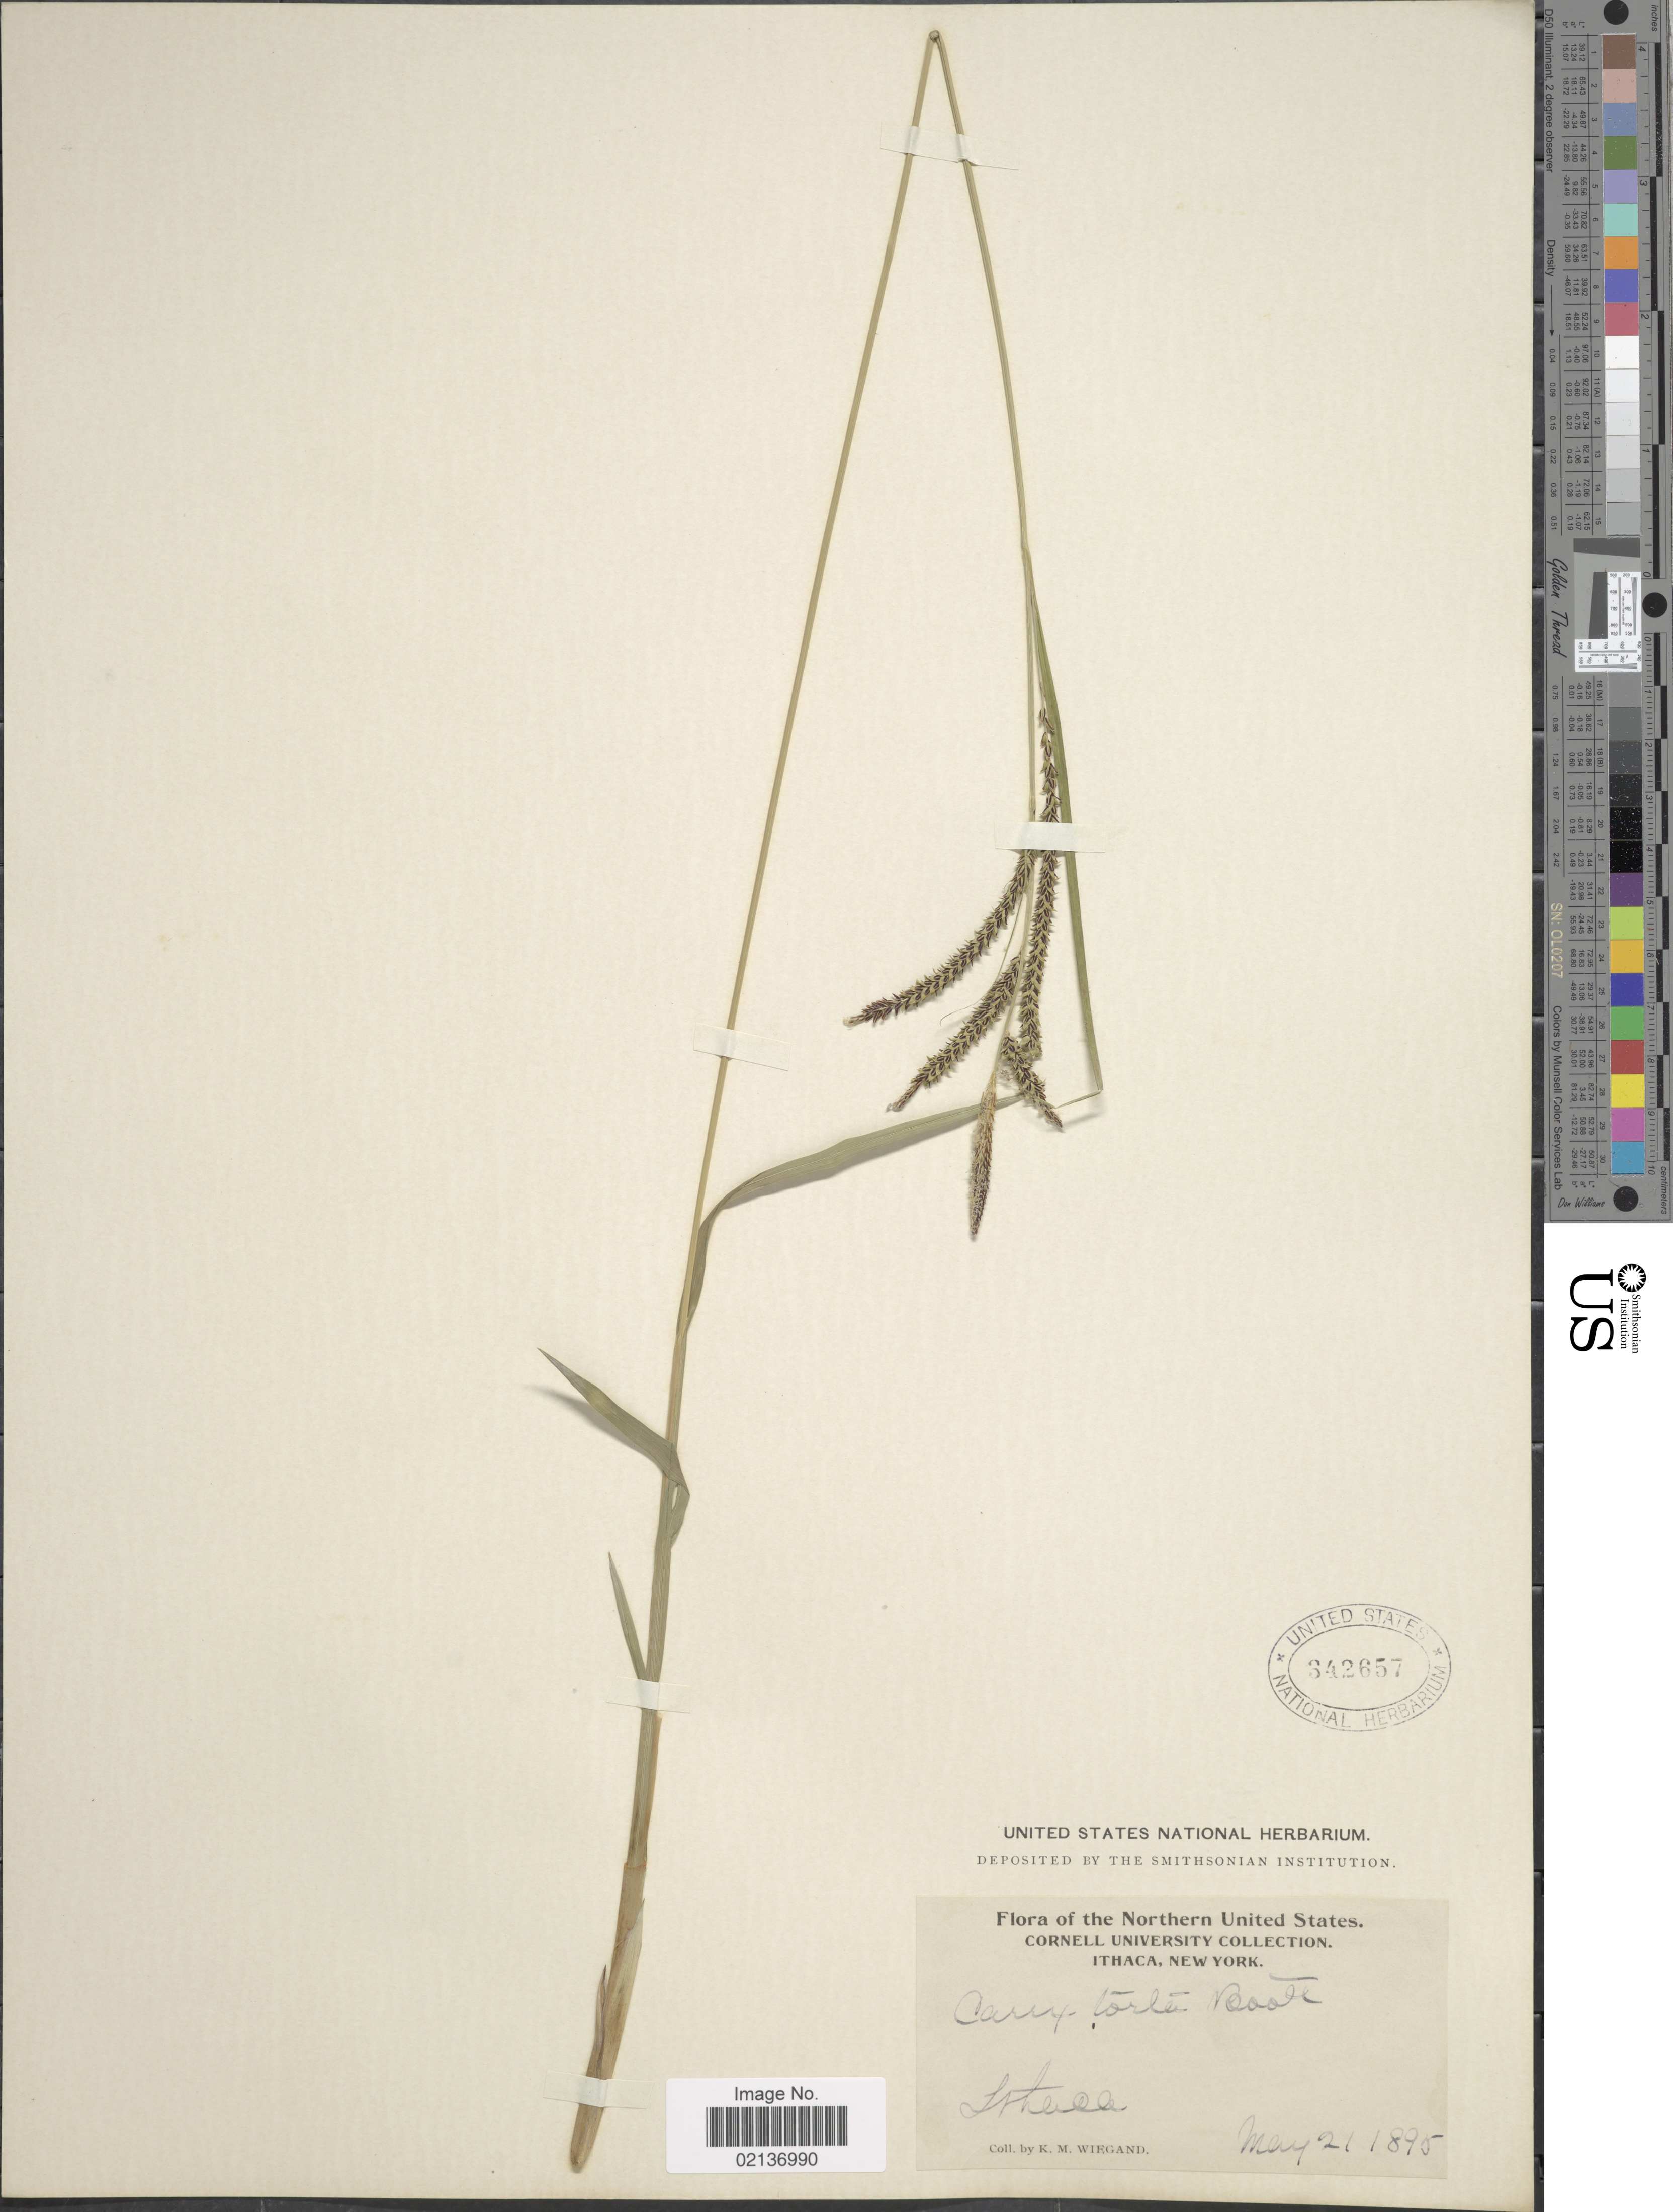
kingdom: Plantae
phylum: Tracheophyta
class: Liliopsida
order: Poales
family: Cyperaceae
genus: Carex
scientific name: Carex torta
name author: Boott ex Tuck.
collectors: K. M. Wiegand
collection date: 1895-05-21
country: United States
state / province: New York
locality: Ithaca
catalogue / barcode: US 342657